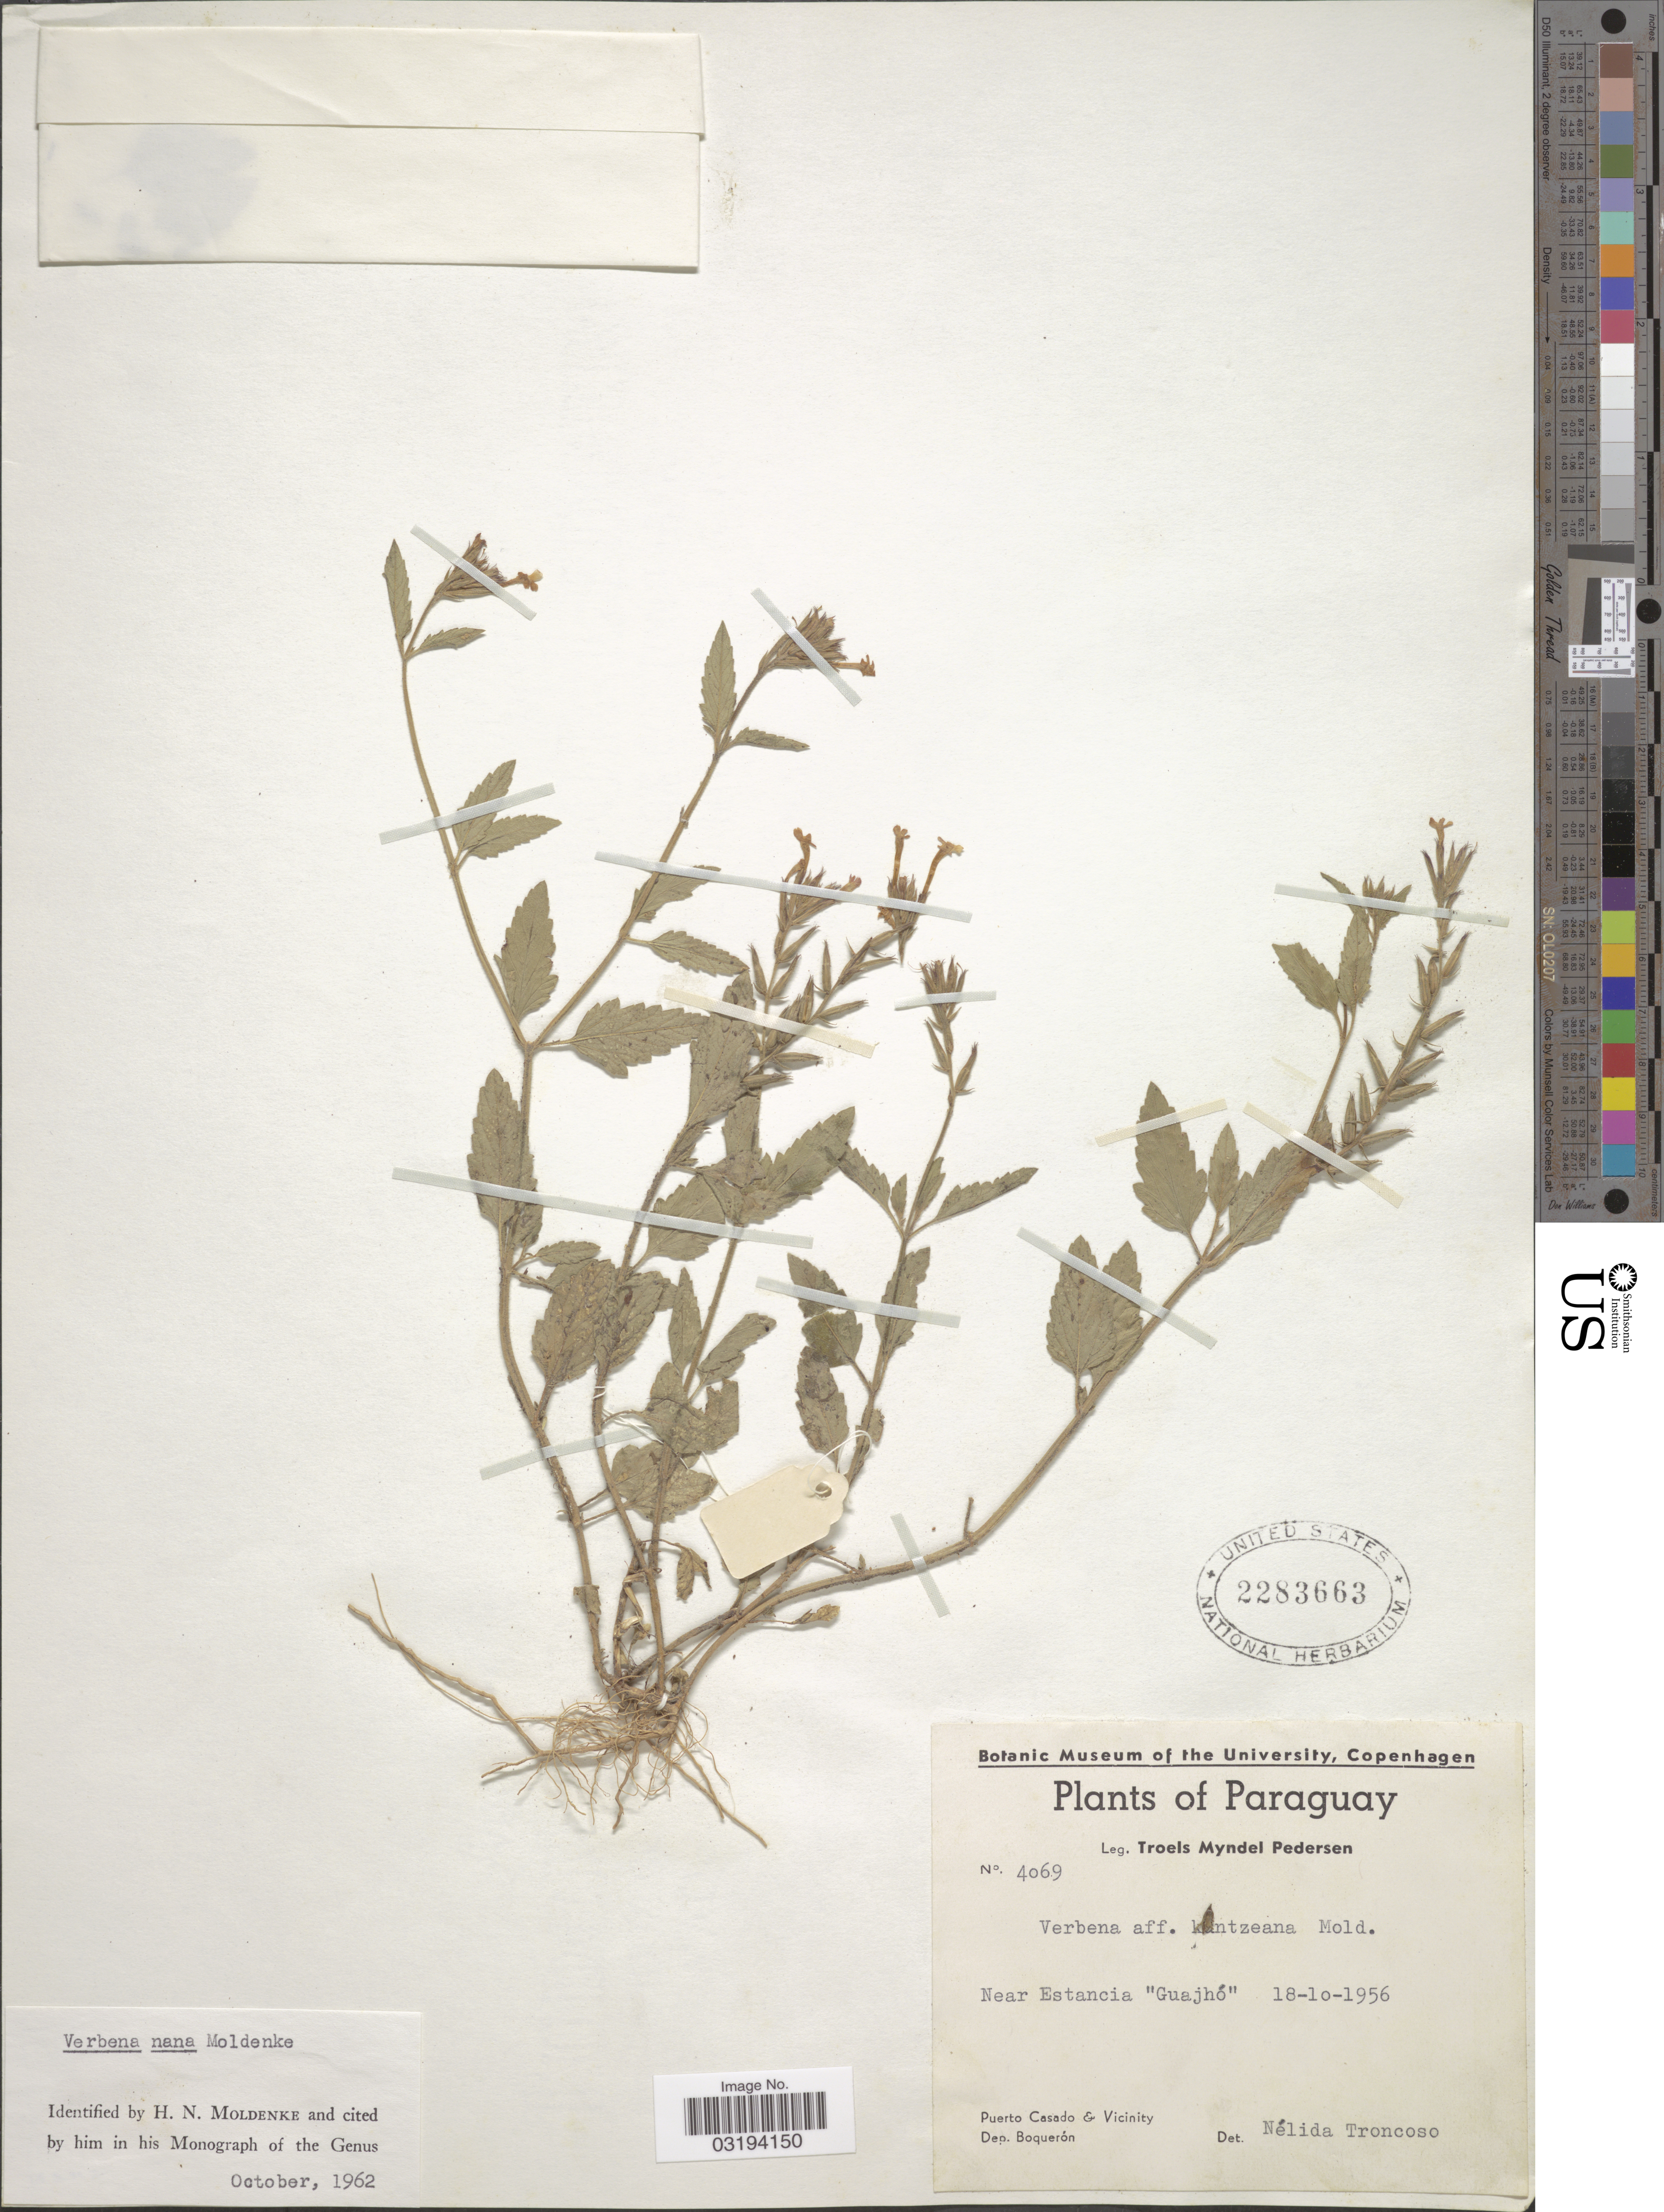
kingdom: Plantae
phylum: Tracheophyta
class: Magnoliopsida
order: Lamiales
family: Verbenaceae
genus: Verbena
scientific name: Verbena nana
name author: Moldenke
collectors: T. Pederson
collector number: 4069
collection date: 1956-10-18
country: Paraguay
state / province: Boqueron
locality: Near Estancia "Guajhó". Puerto Casado & Vicinity. Dep. Boquerón.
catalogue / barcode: US 2283663